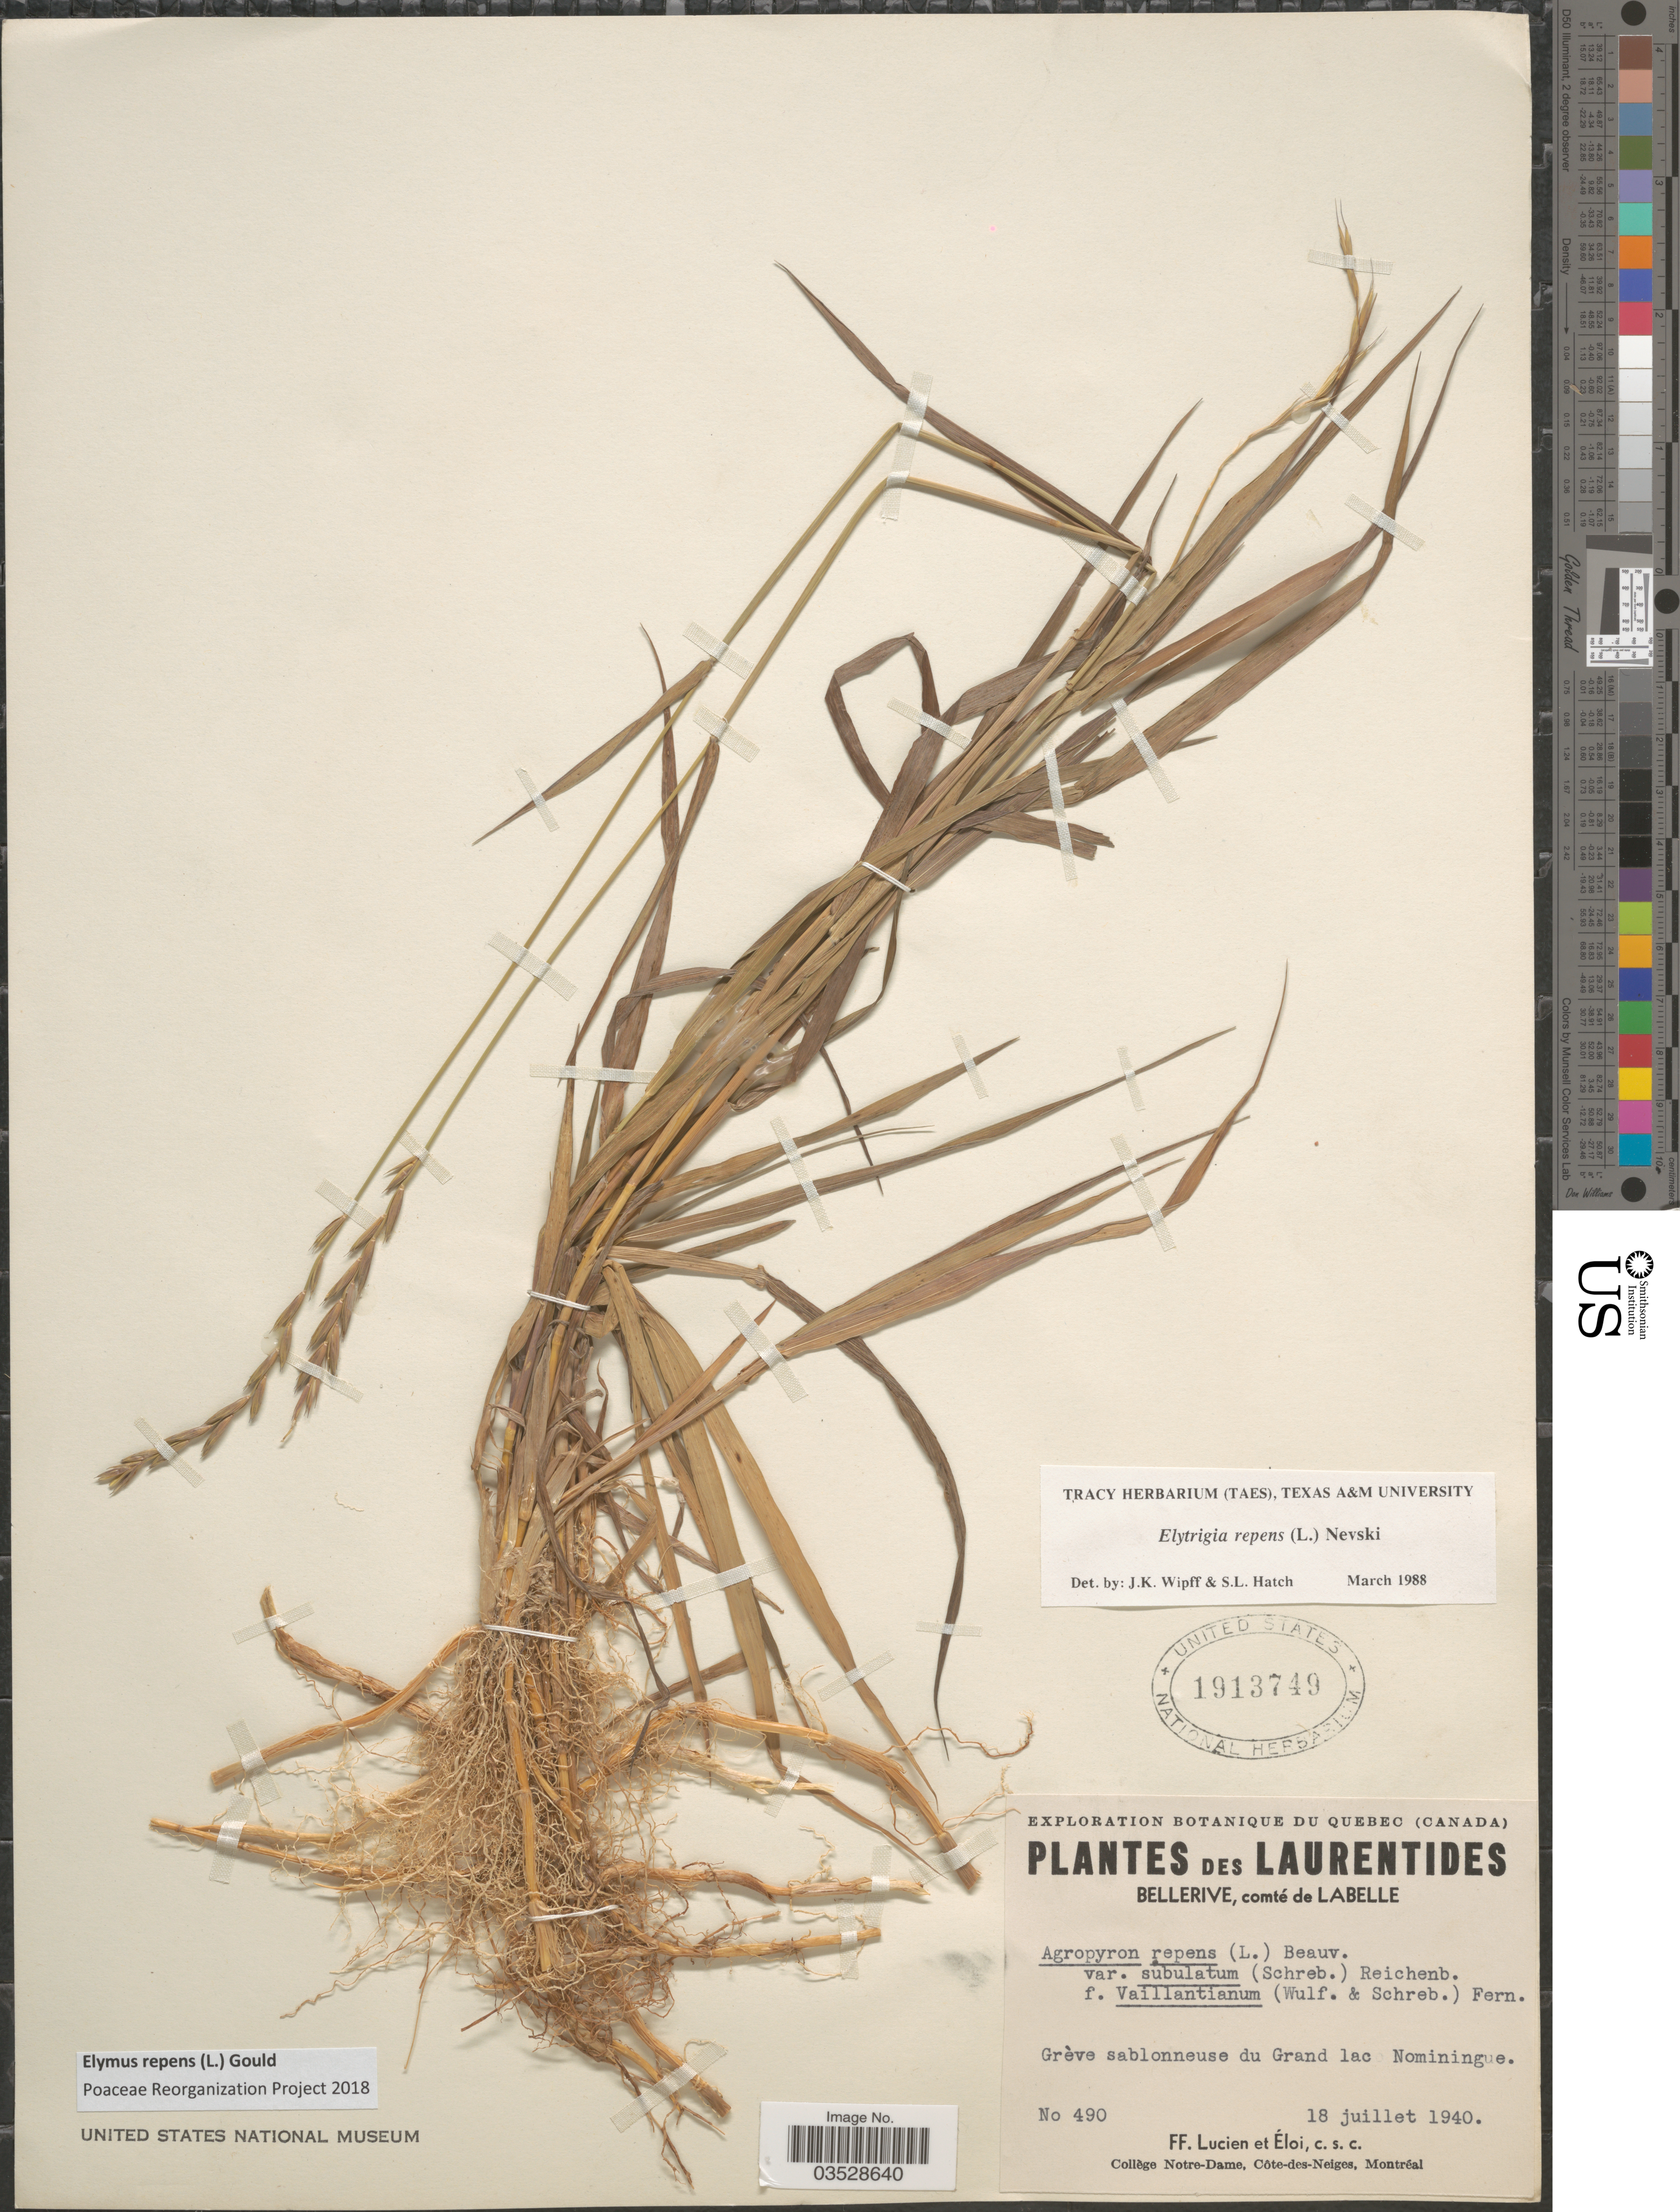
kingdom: Plantae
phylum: Tracheophyta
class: Liliopsida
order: Poales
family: Poaceae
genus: Elymus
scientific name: Elymus repens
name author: (L.) Gould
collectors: F. Lucien & Éloi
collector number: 490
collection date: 1940-07-18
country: Canada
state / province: Quebec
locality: Exploration Botanique du Quebec (Canada). Laurentides. Bellerive, comté de Labelle. Grève sablonneuse du Grand lac Nomingue.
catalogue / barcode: US 1913749